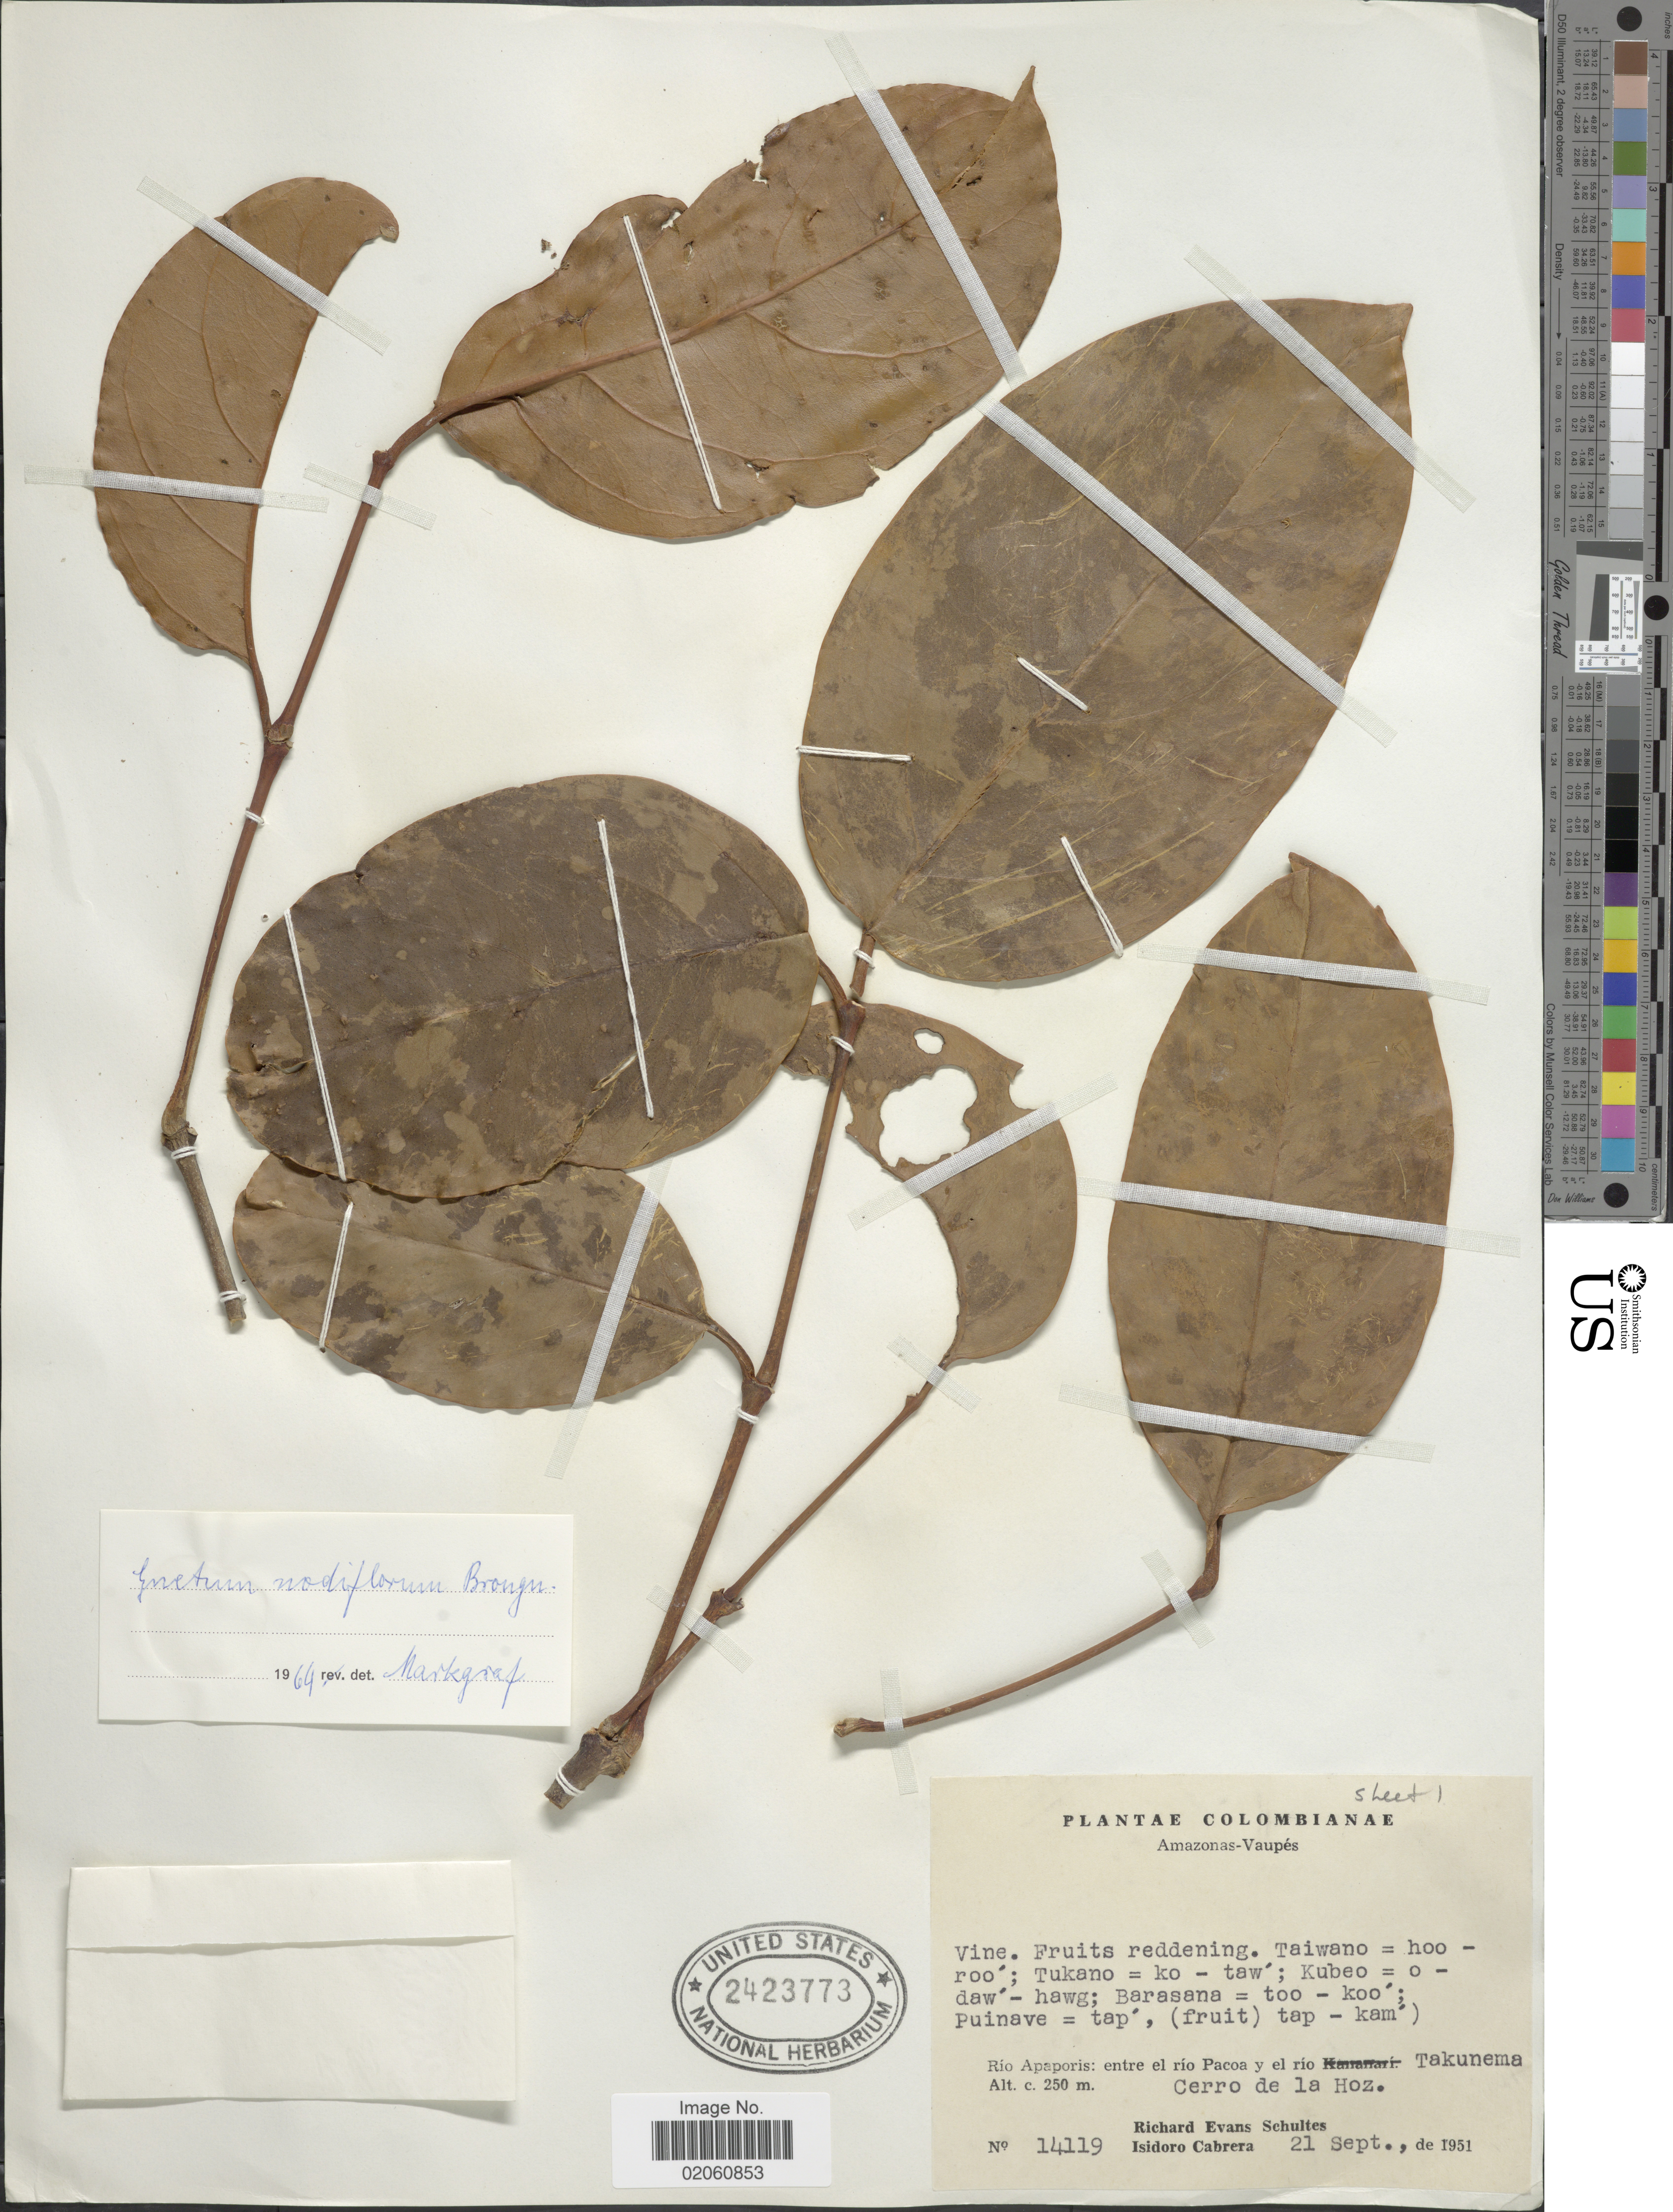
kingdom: Plantae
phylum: Tracheophyta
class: Gnetopsida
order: Gnetales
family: Gnetaceae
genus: Gnetum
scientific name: Gnetum nodiflorum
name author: Brongn.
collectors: R. E. Schultes & I. Cabrera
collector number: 14119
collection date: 1951-09-21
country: Colombia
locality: Amazonas - Vaupes, Rio Apaporis: entre el río Pacoa y el río Takunema, Cerro de la Hoz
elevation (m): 250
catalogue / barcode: US 2423773